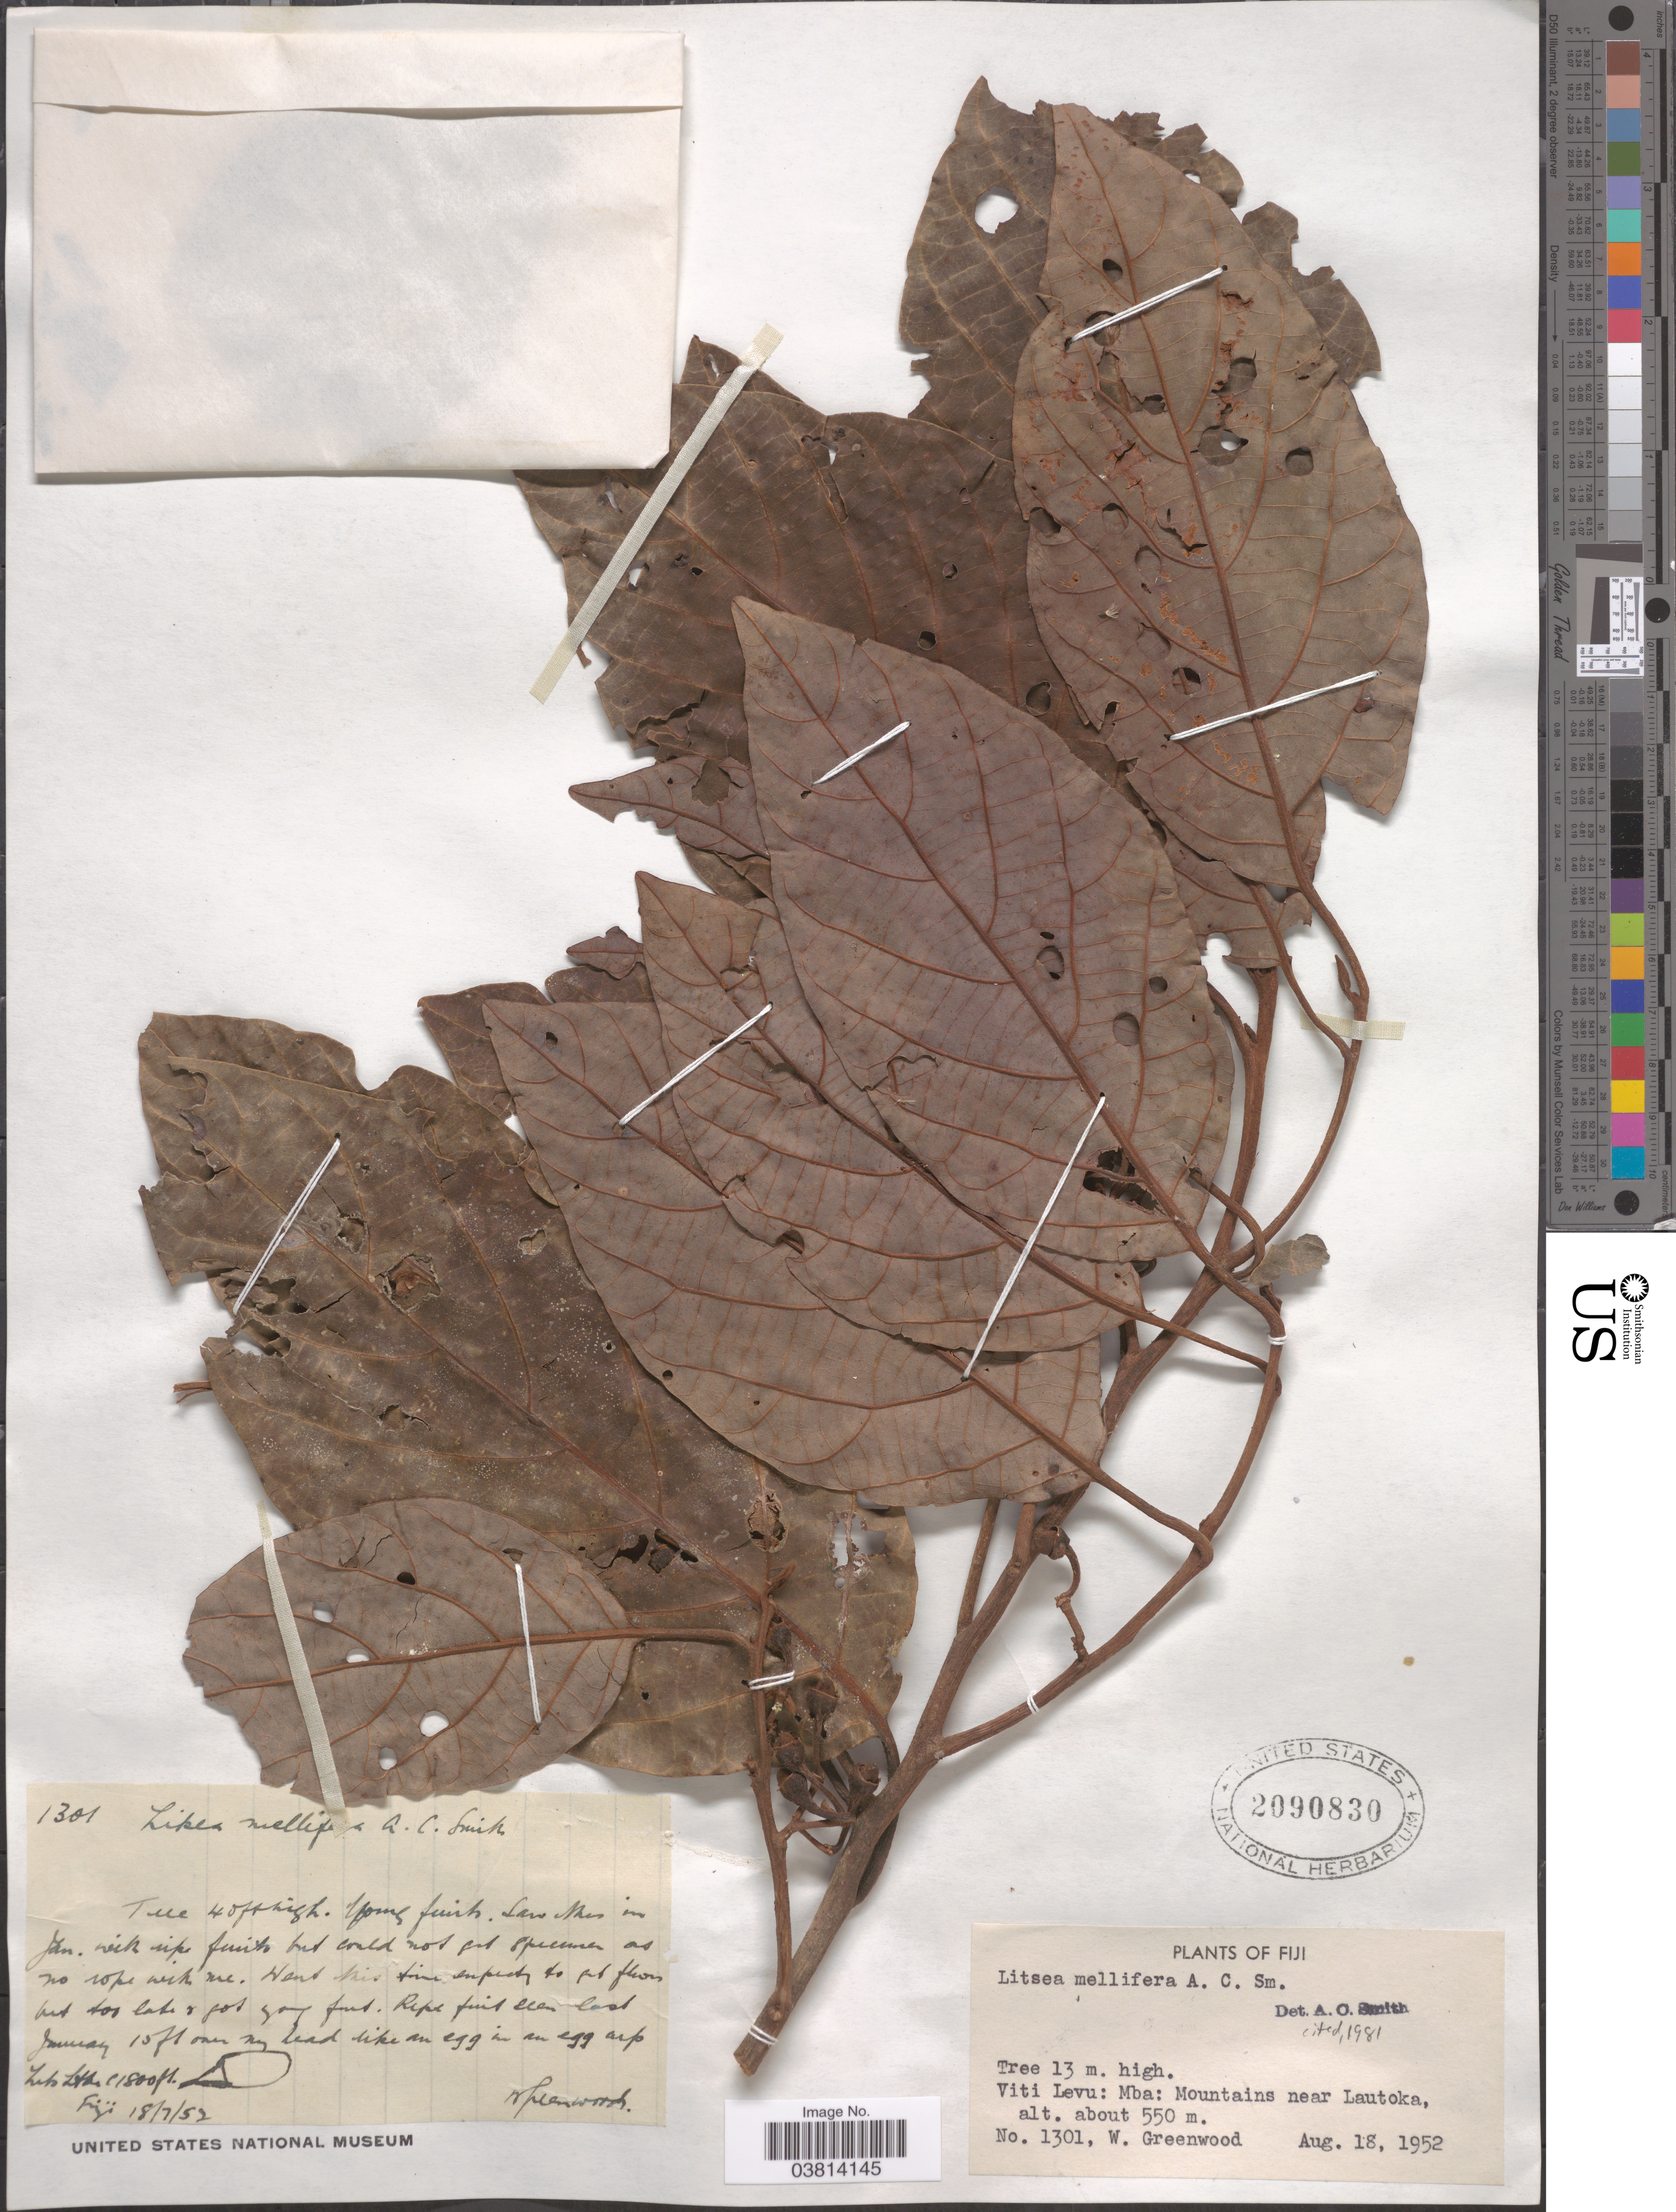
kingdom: Plantae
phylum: Tracheophyta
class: Magnoliopsida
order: Laurales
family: Lauraceae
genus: Litsea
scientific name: Litsea mellifera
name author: A.C. Sm.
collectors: W. Greenwood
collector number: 1301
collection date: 1952-08-18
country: Fiji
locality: Viti Levu: Mba: Mountains near Lautoka.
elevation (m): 550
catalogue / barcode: US 2090830